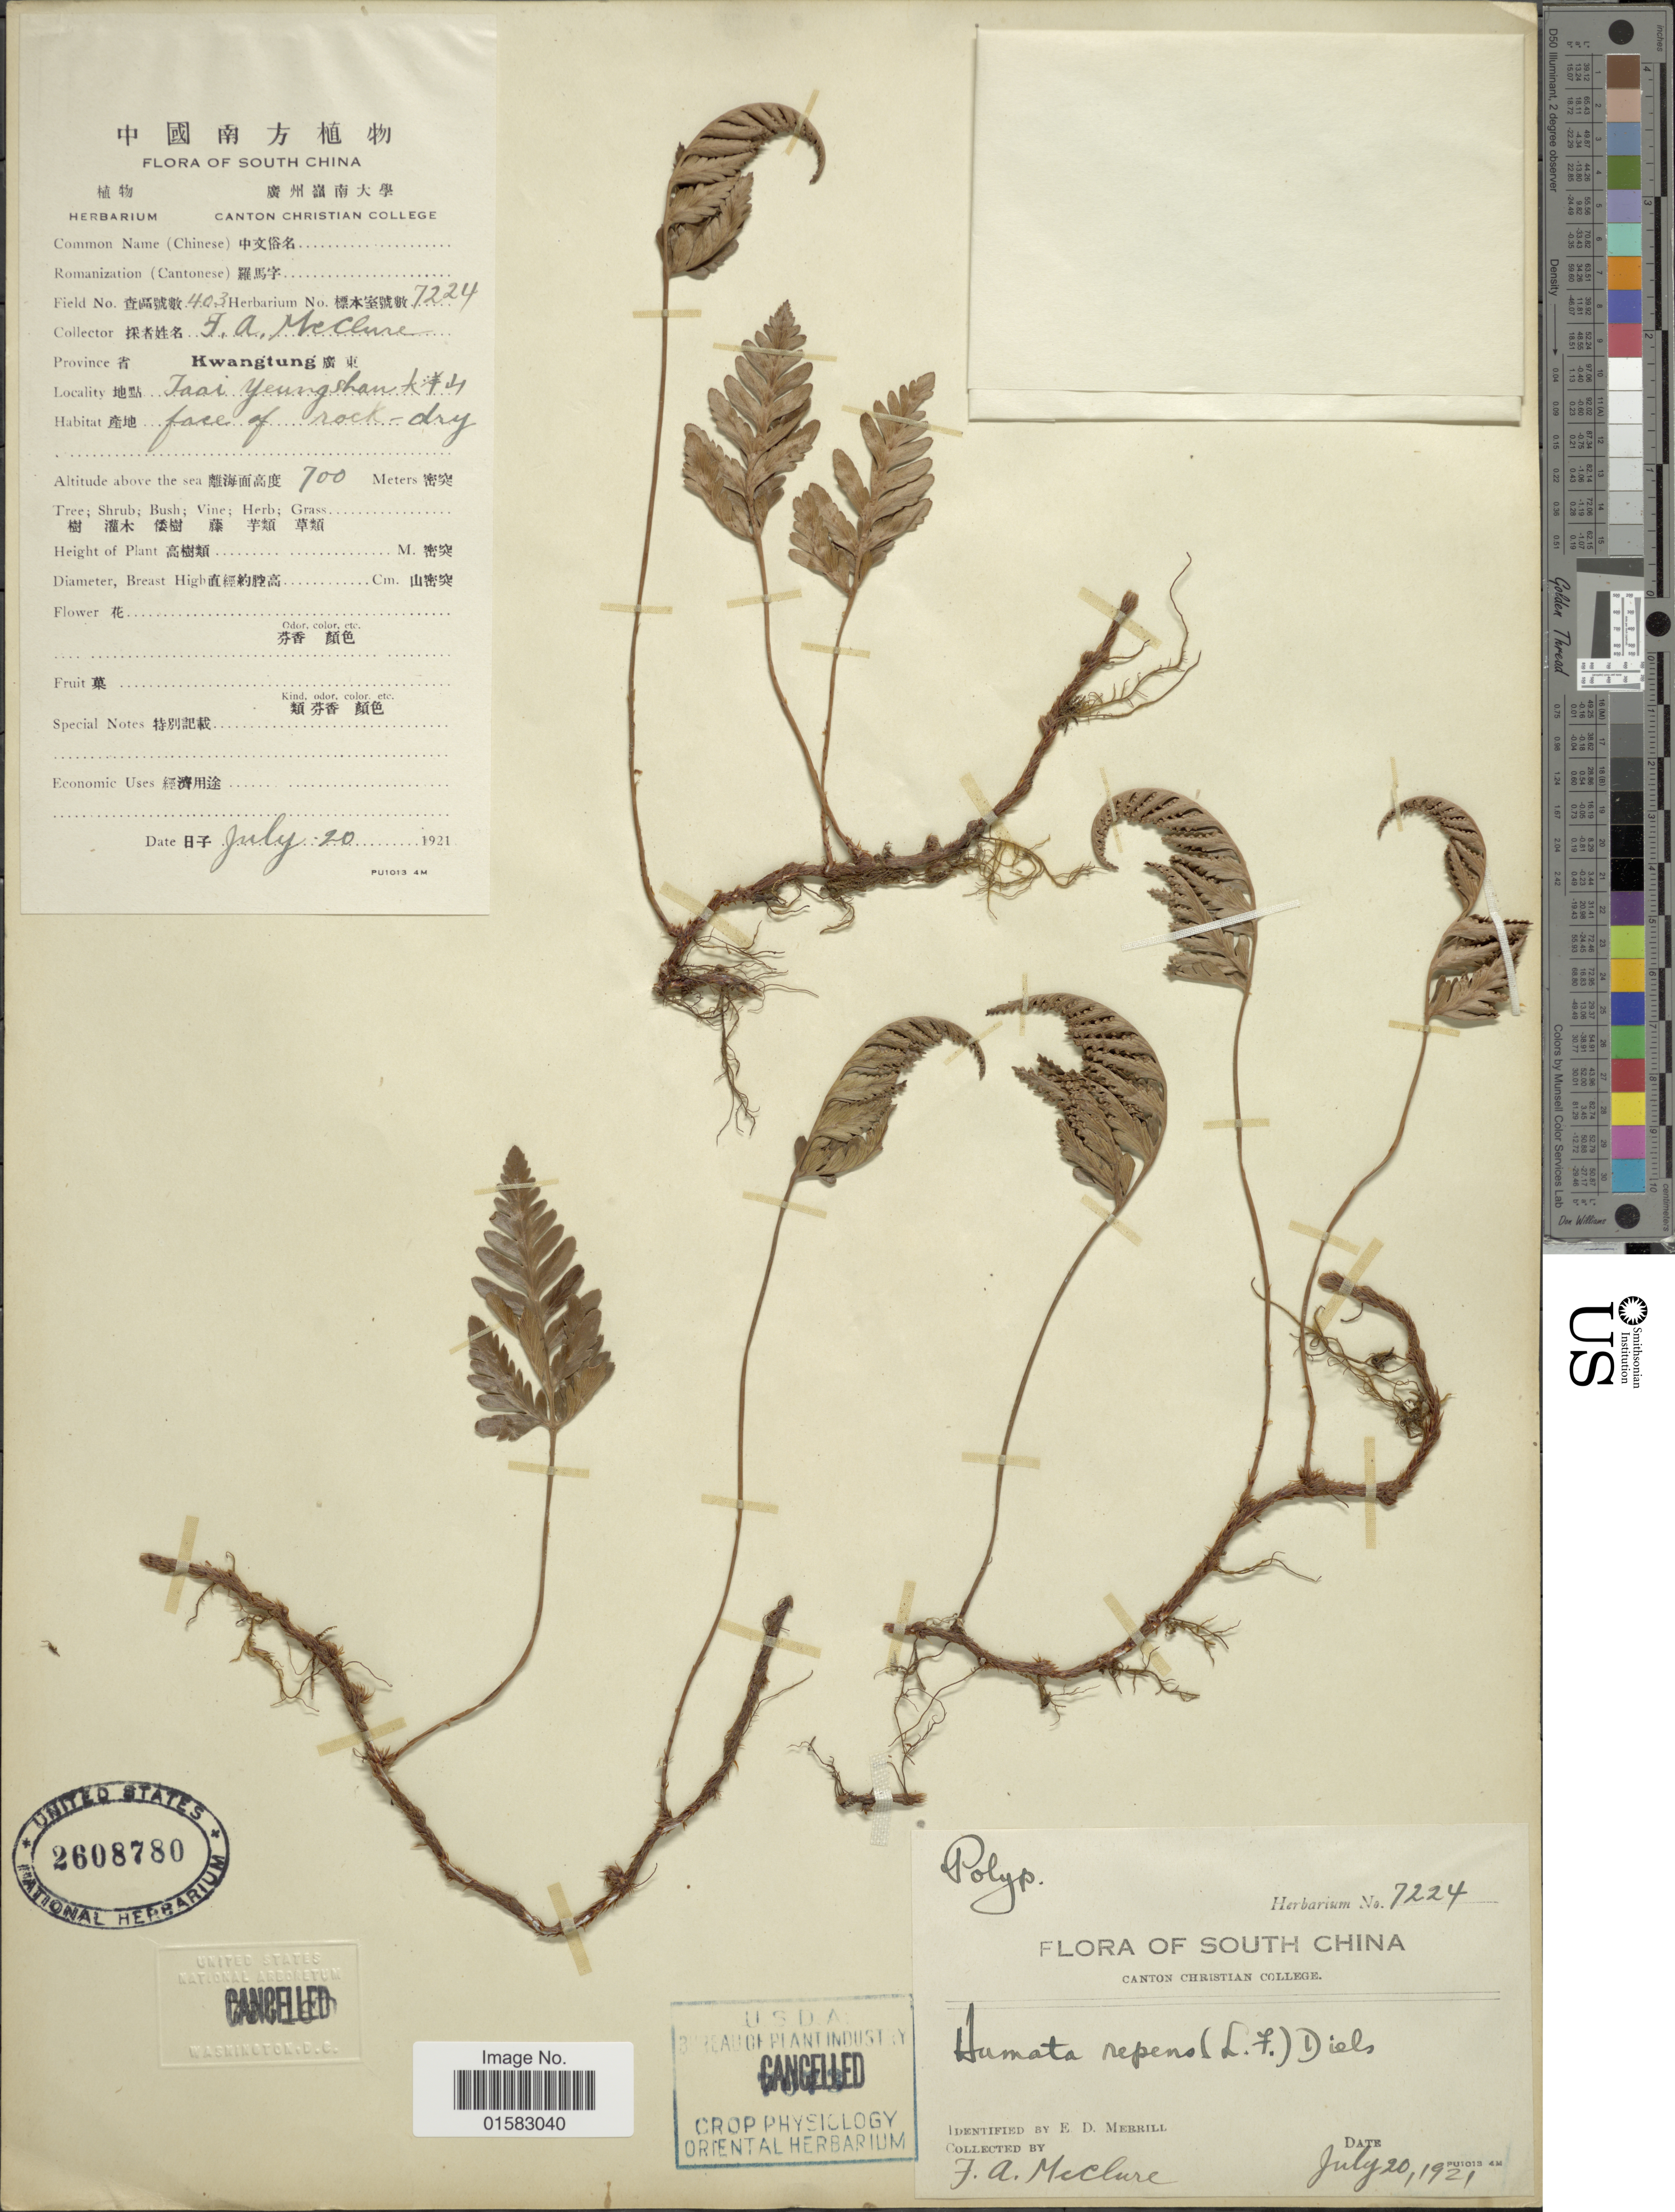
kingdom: Plantae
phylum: Tracheophyta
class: Polypodiopsida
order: Polypodiales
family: Davalliaceae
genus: Davallia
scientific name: Davallia repens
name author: (L. f.) Kuhn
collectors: F. A. McClure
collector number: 403/7224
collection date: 1921-07-20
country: China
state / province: Guangdong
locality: Kwangtung, Taai Yeung Shan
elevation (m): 700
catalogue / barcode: US 2608780